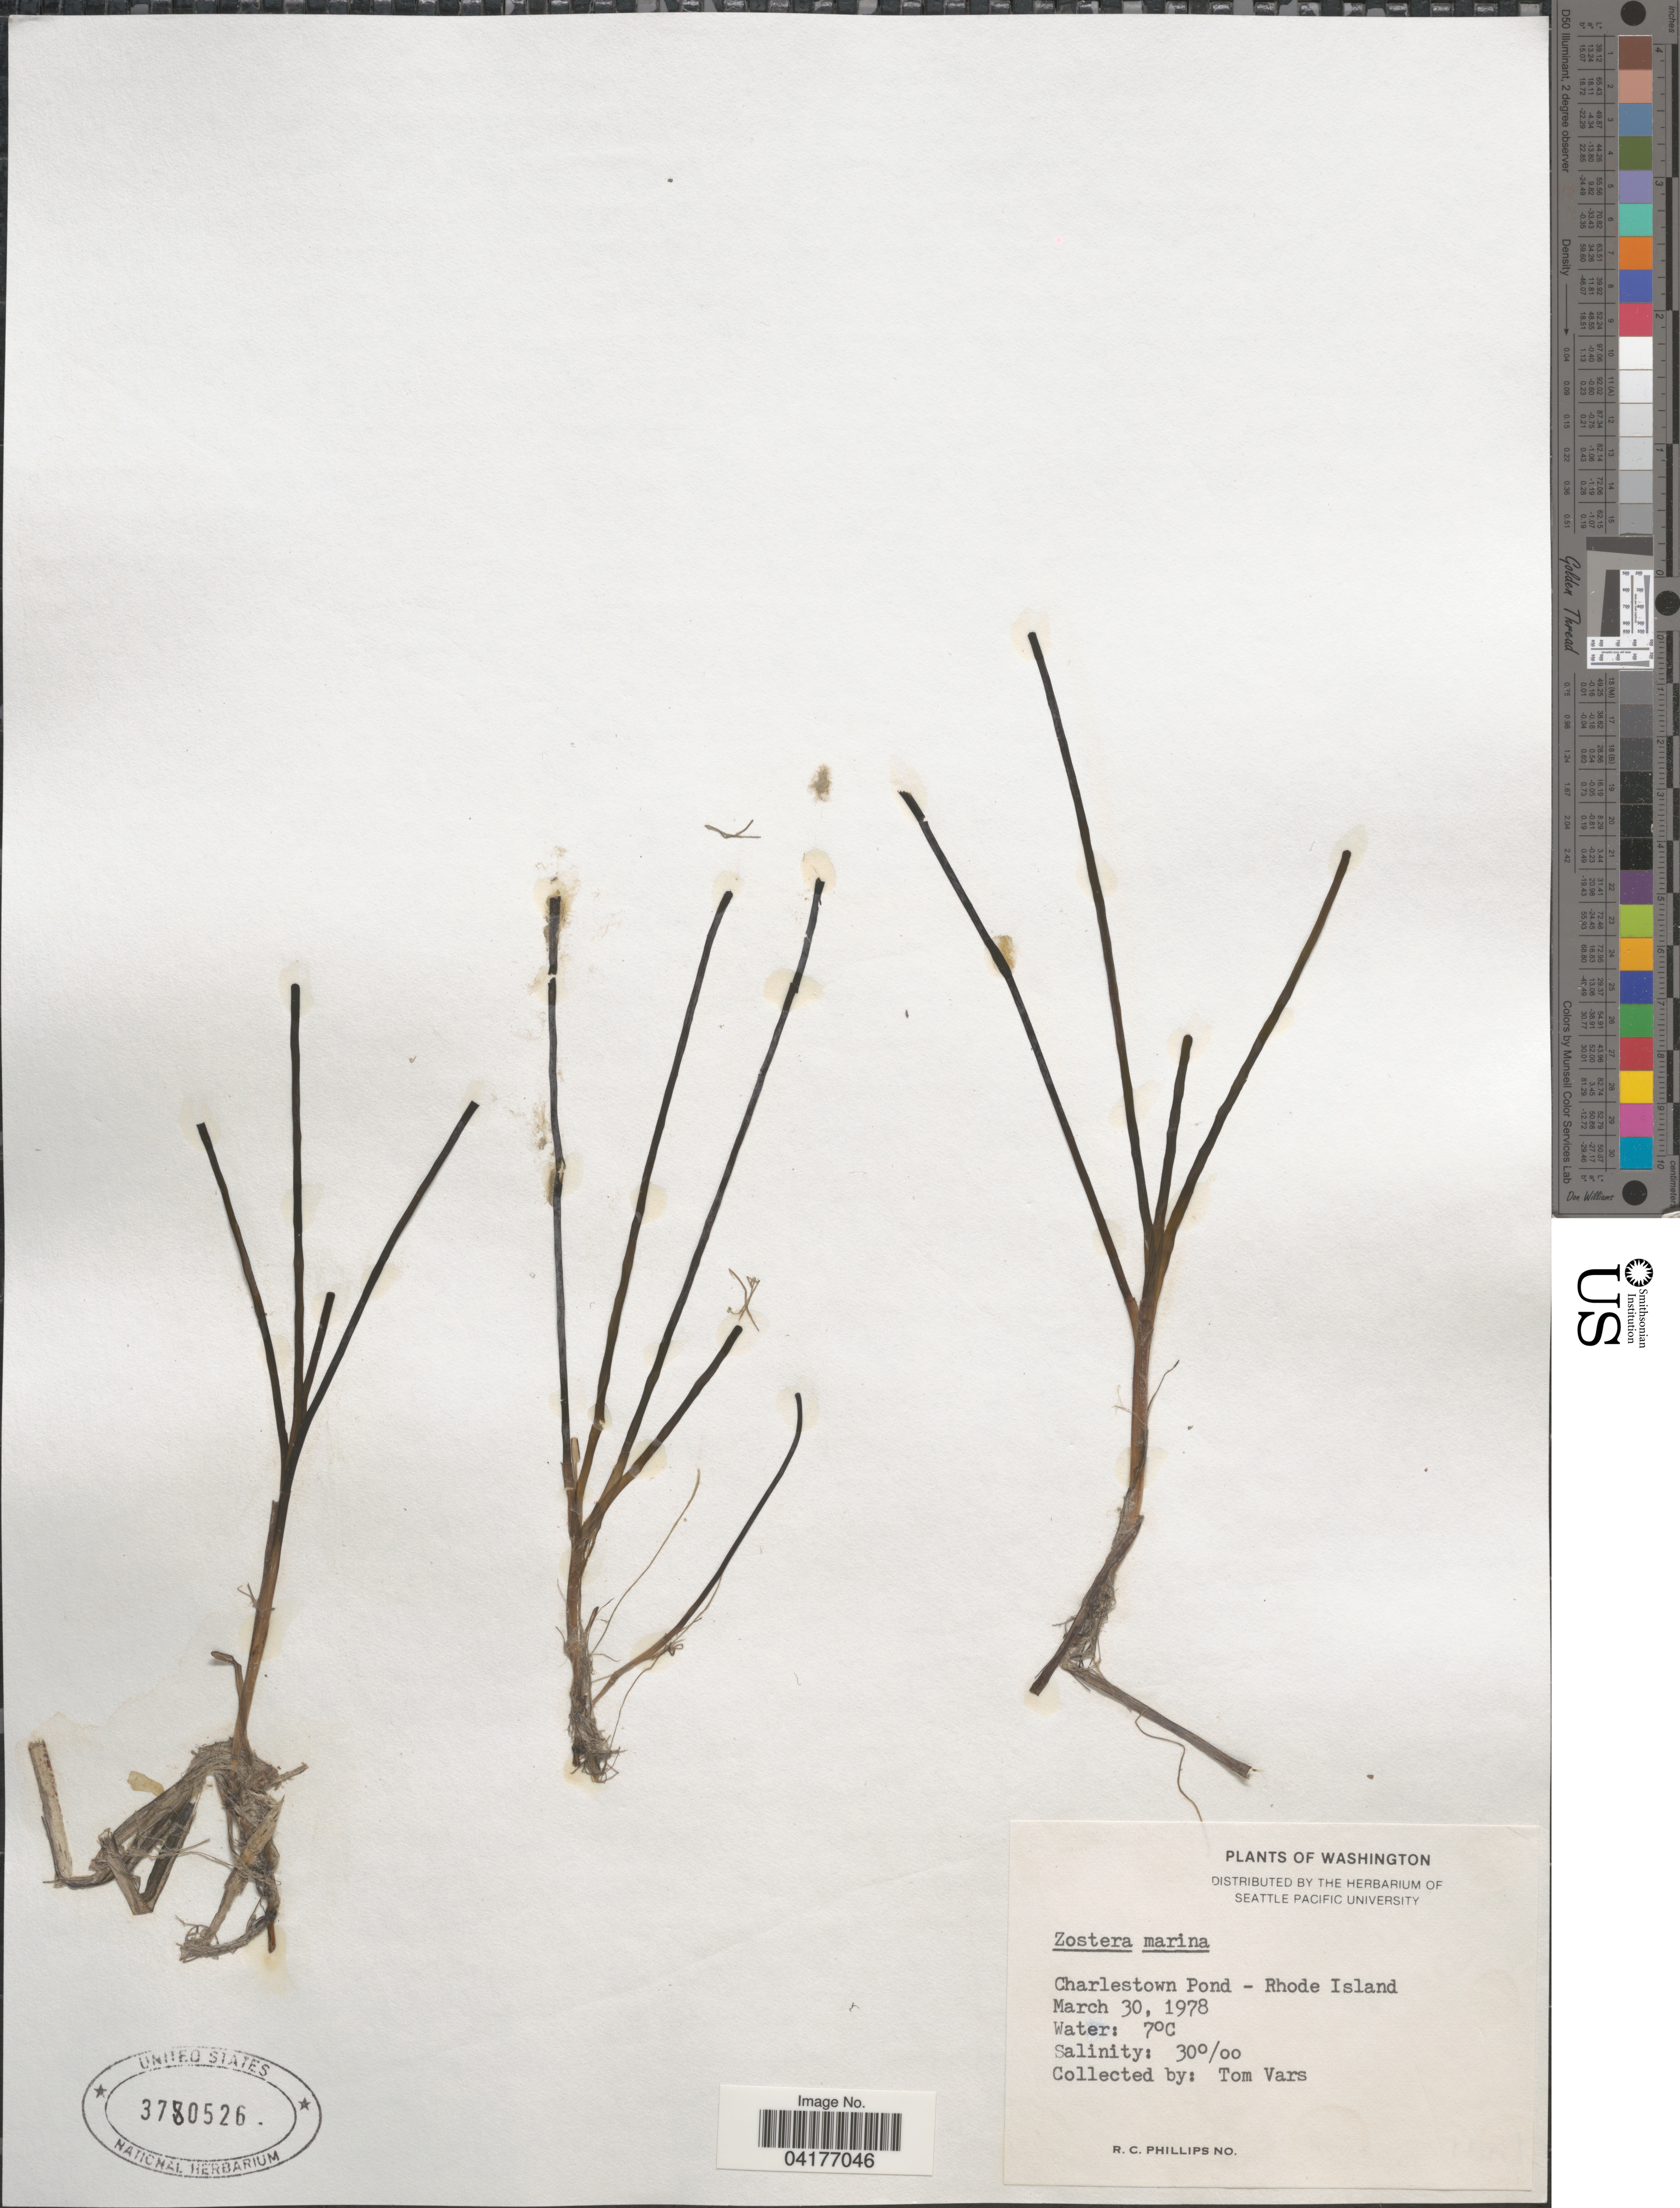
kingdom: Plantae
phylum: Tracheophyta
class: Liliopsida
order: Alismatales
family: Zosteraceae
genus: Zostera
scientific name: Zostera marina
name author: L.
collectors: T. Vars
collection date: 1978-03-30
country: United States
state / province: Rhode Island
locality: Charlestown Pond.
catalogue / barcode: US 3780526